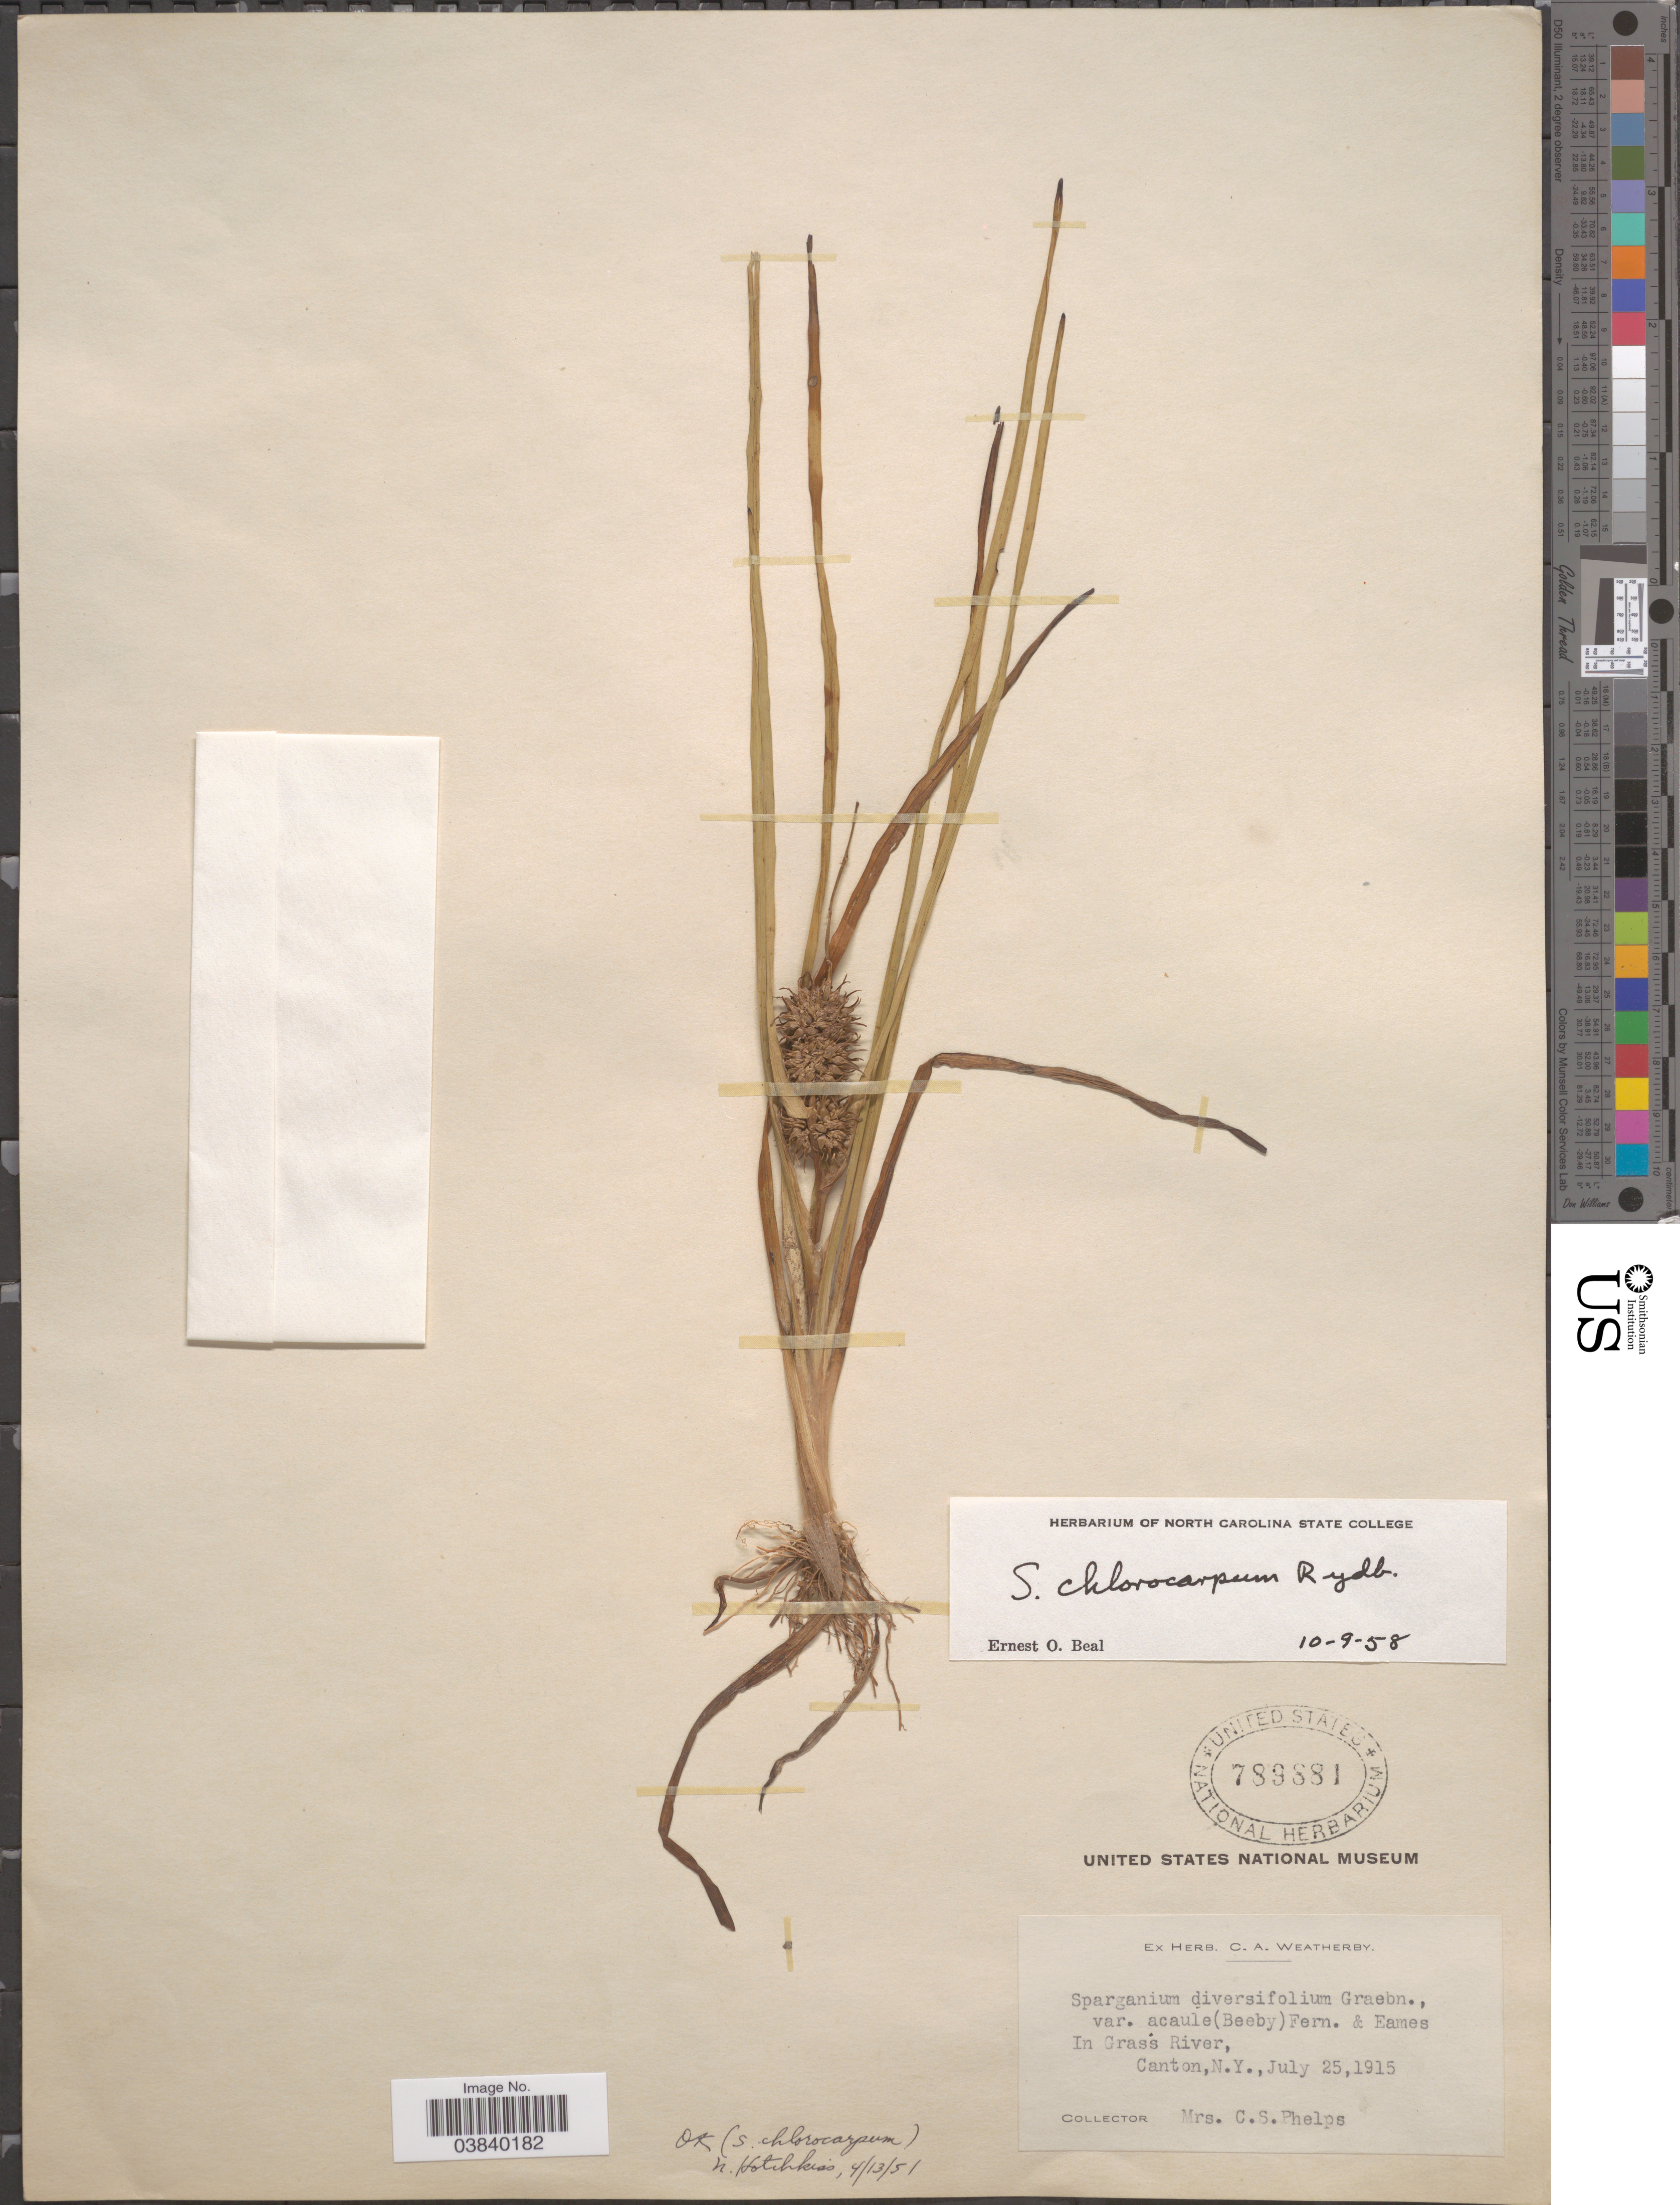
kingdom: Plantae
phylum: Tracheophyta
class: Liliopsida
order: Poales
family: Typhaceae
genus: Sparganium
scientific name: Sparganium chlorocarpum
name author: Rydb.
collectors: C. Phelps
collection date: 1915-07-25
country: United States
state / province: New York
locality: In Grass River, Canton.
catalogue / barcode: US 789881